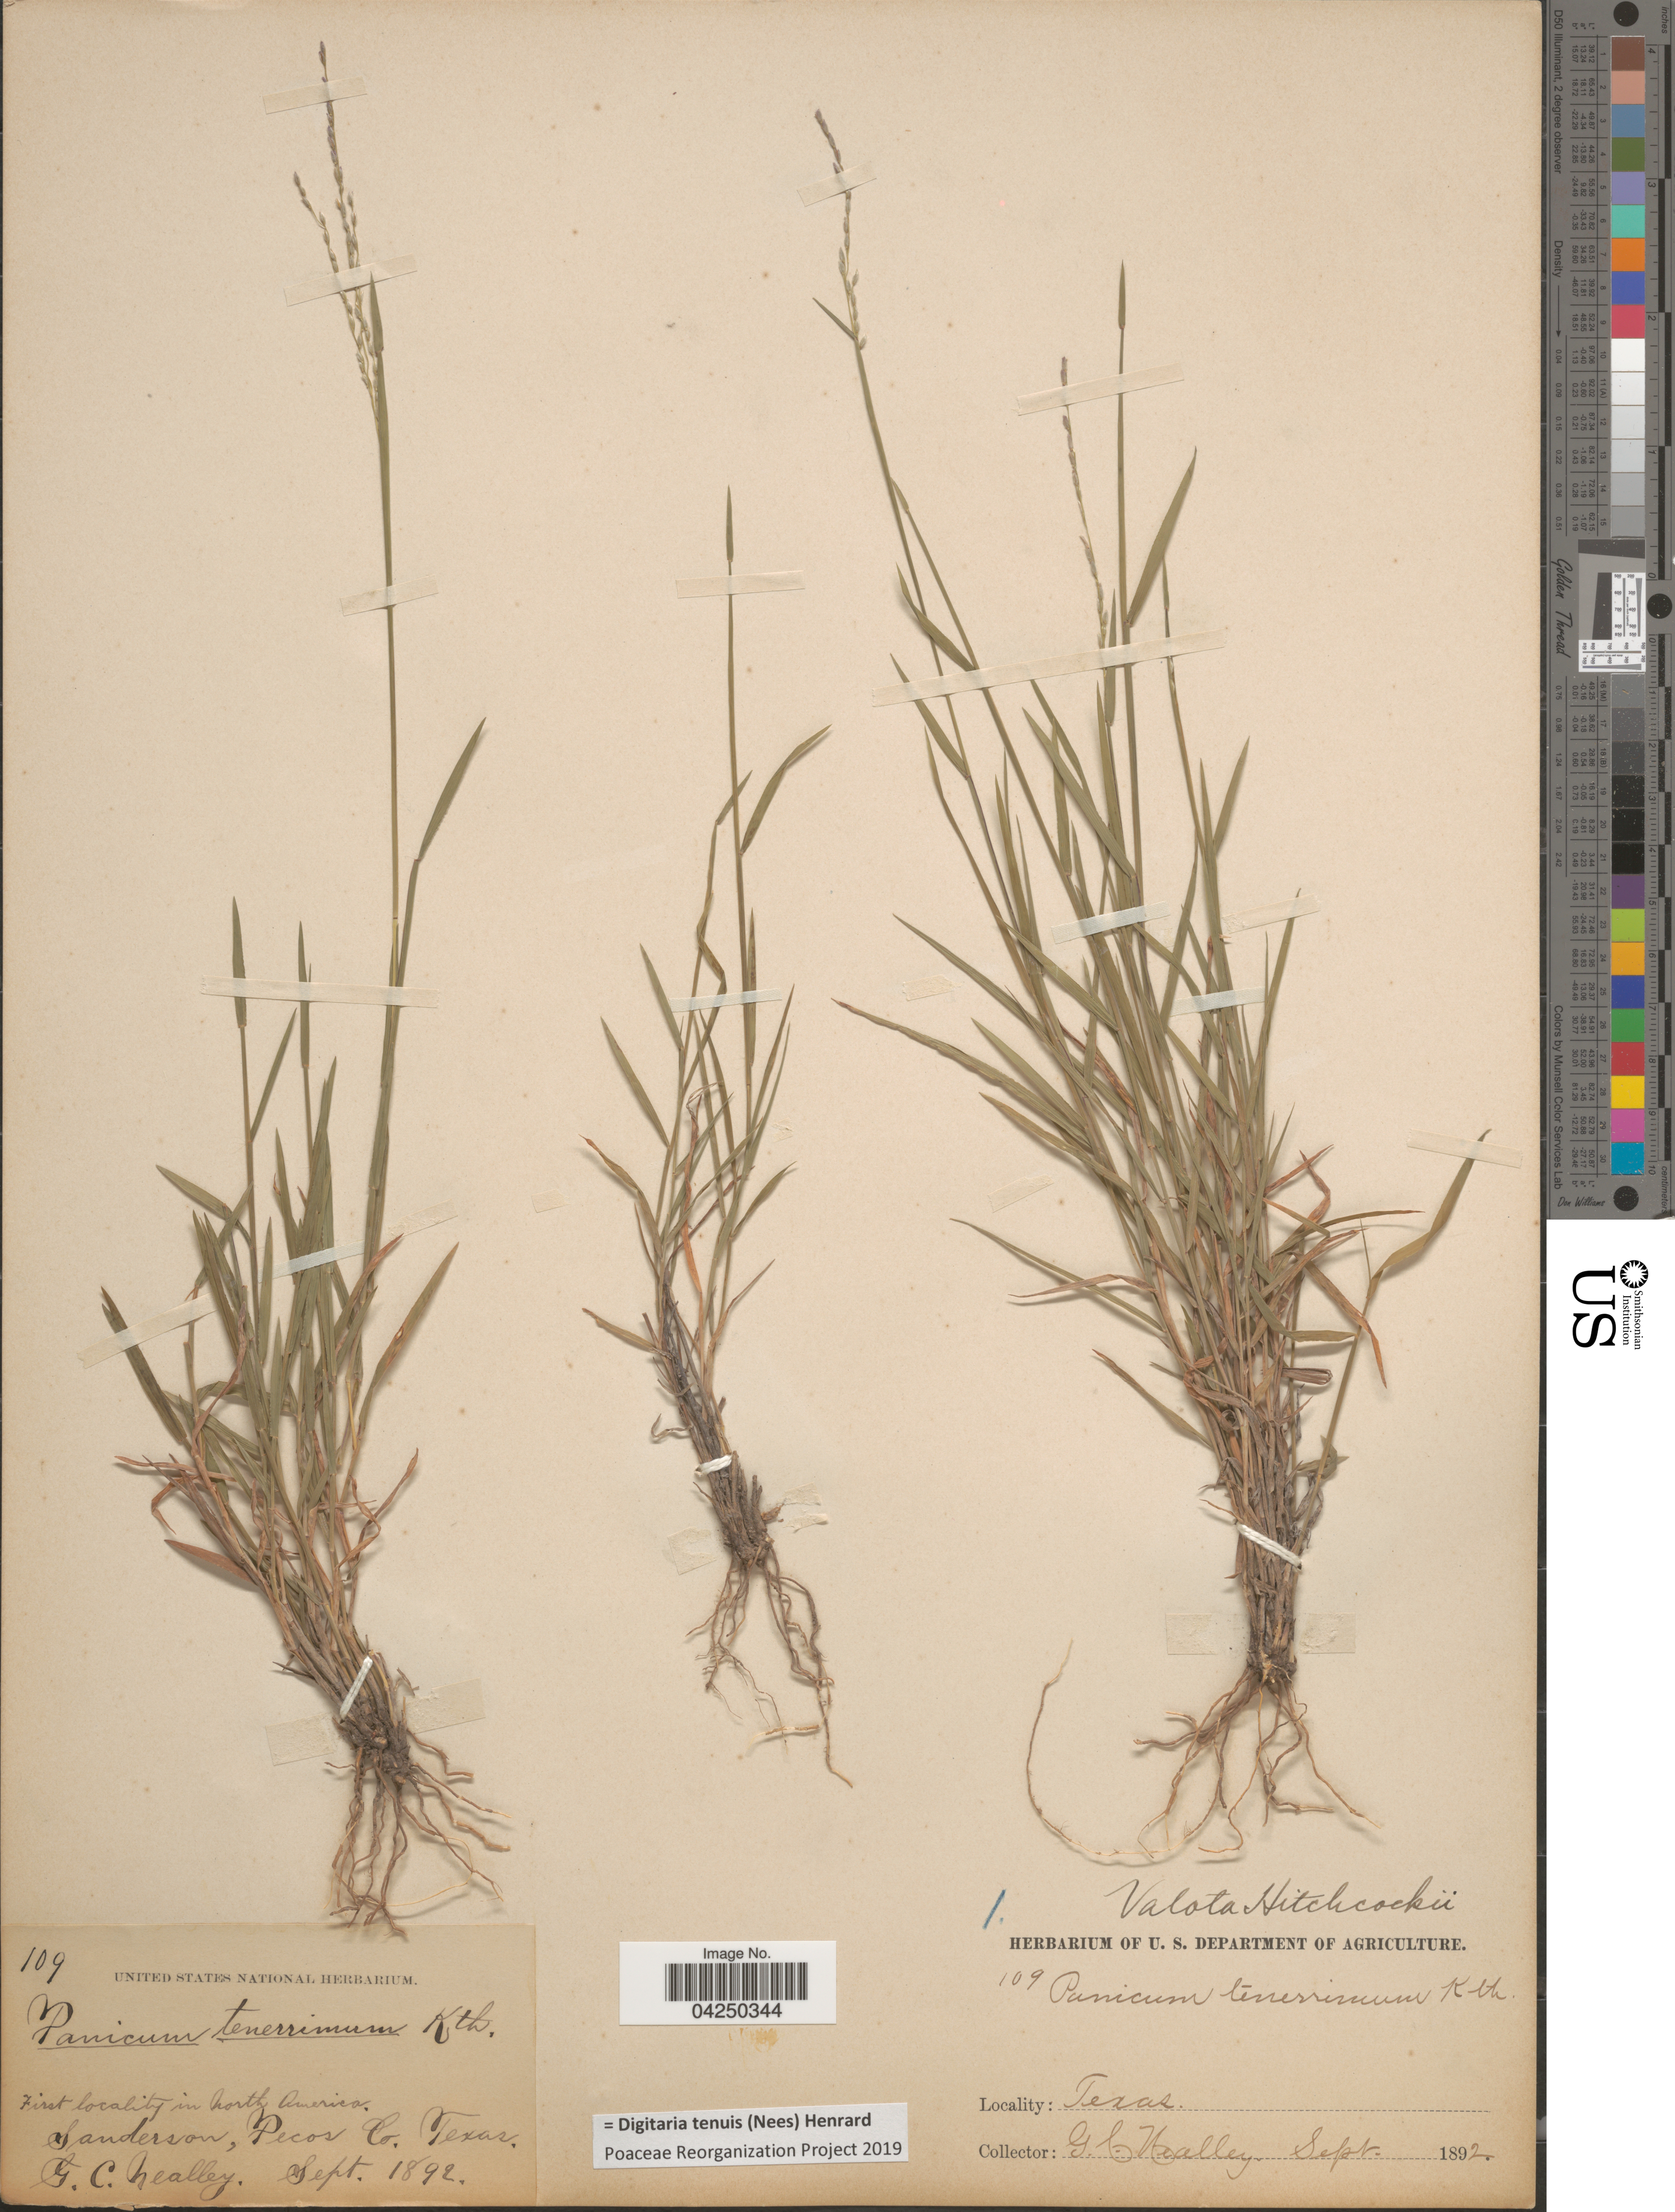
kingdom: Plantae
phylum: Tracheophyta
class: Liliopsida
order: Poales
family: Poaceae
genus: Digitaria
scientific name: Digitaria tenuis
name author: (Nees) Henr.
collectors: G. C. Nealley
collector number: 109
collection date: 1892-09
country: United States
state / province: Texas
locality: Sanderson, Pecos Co.